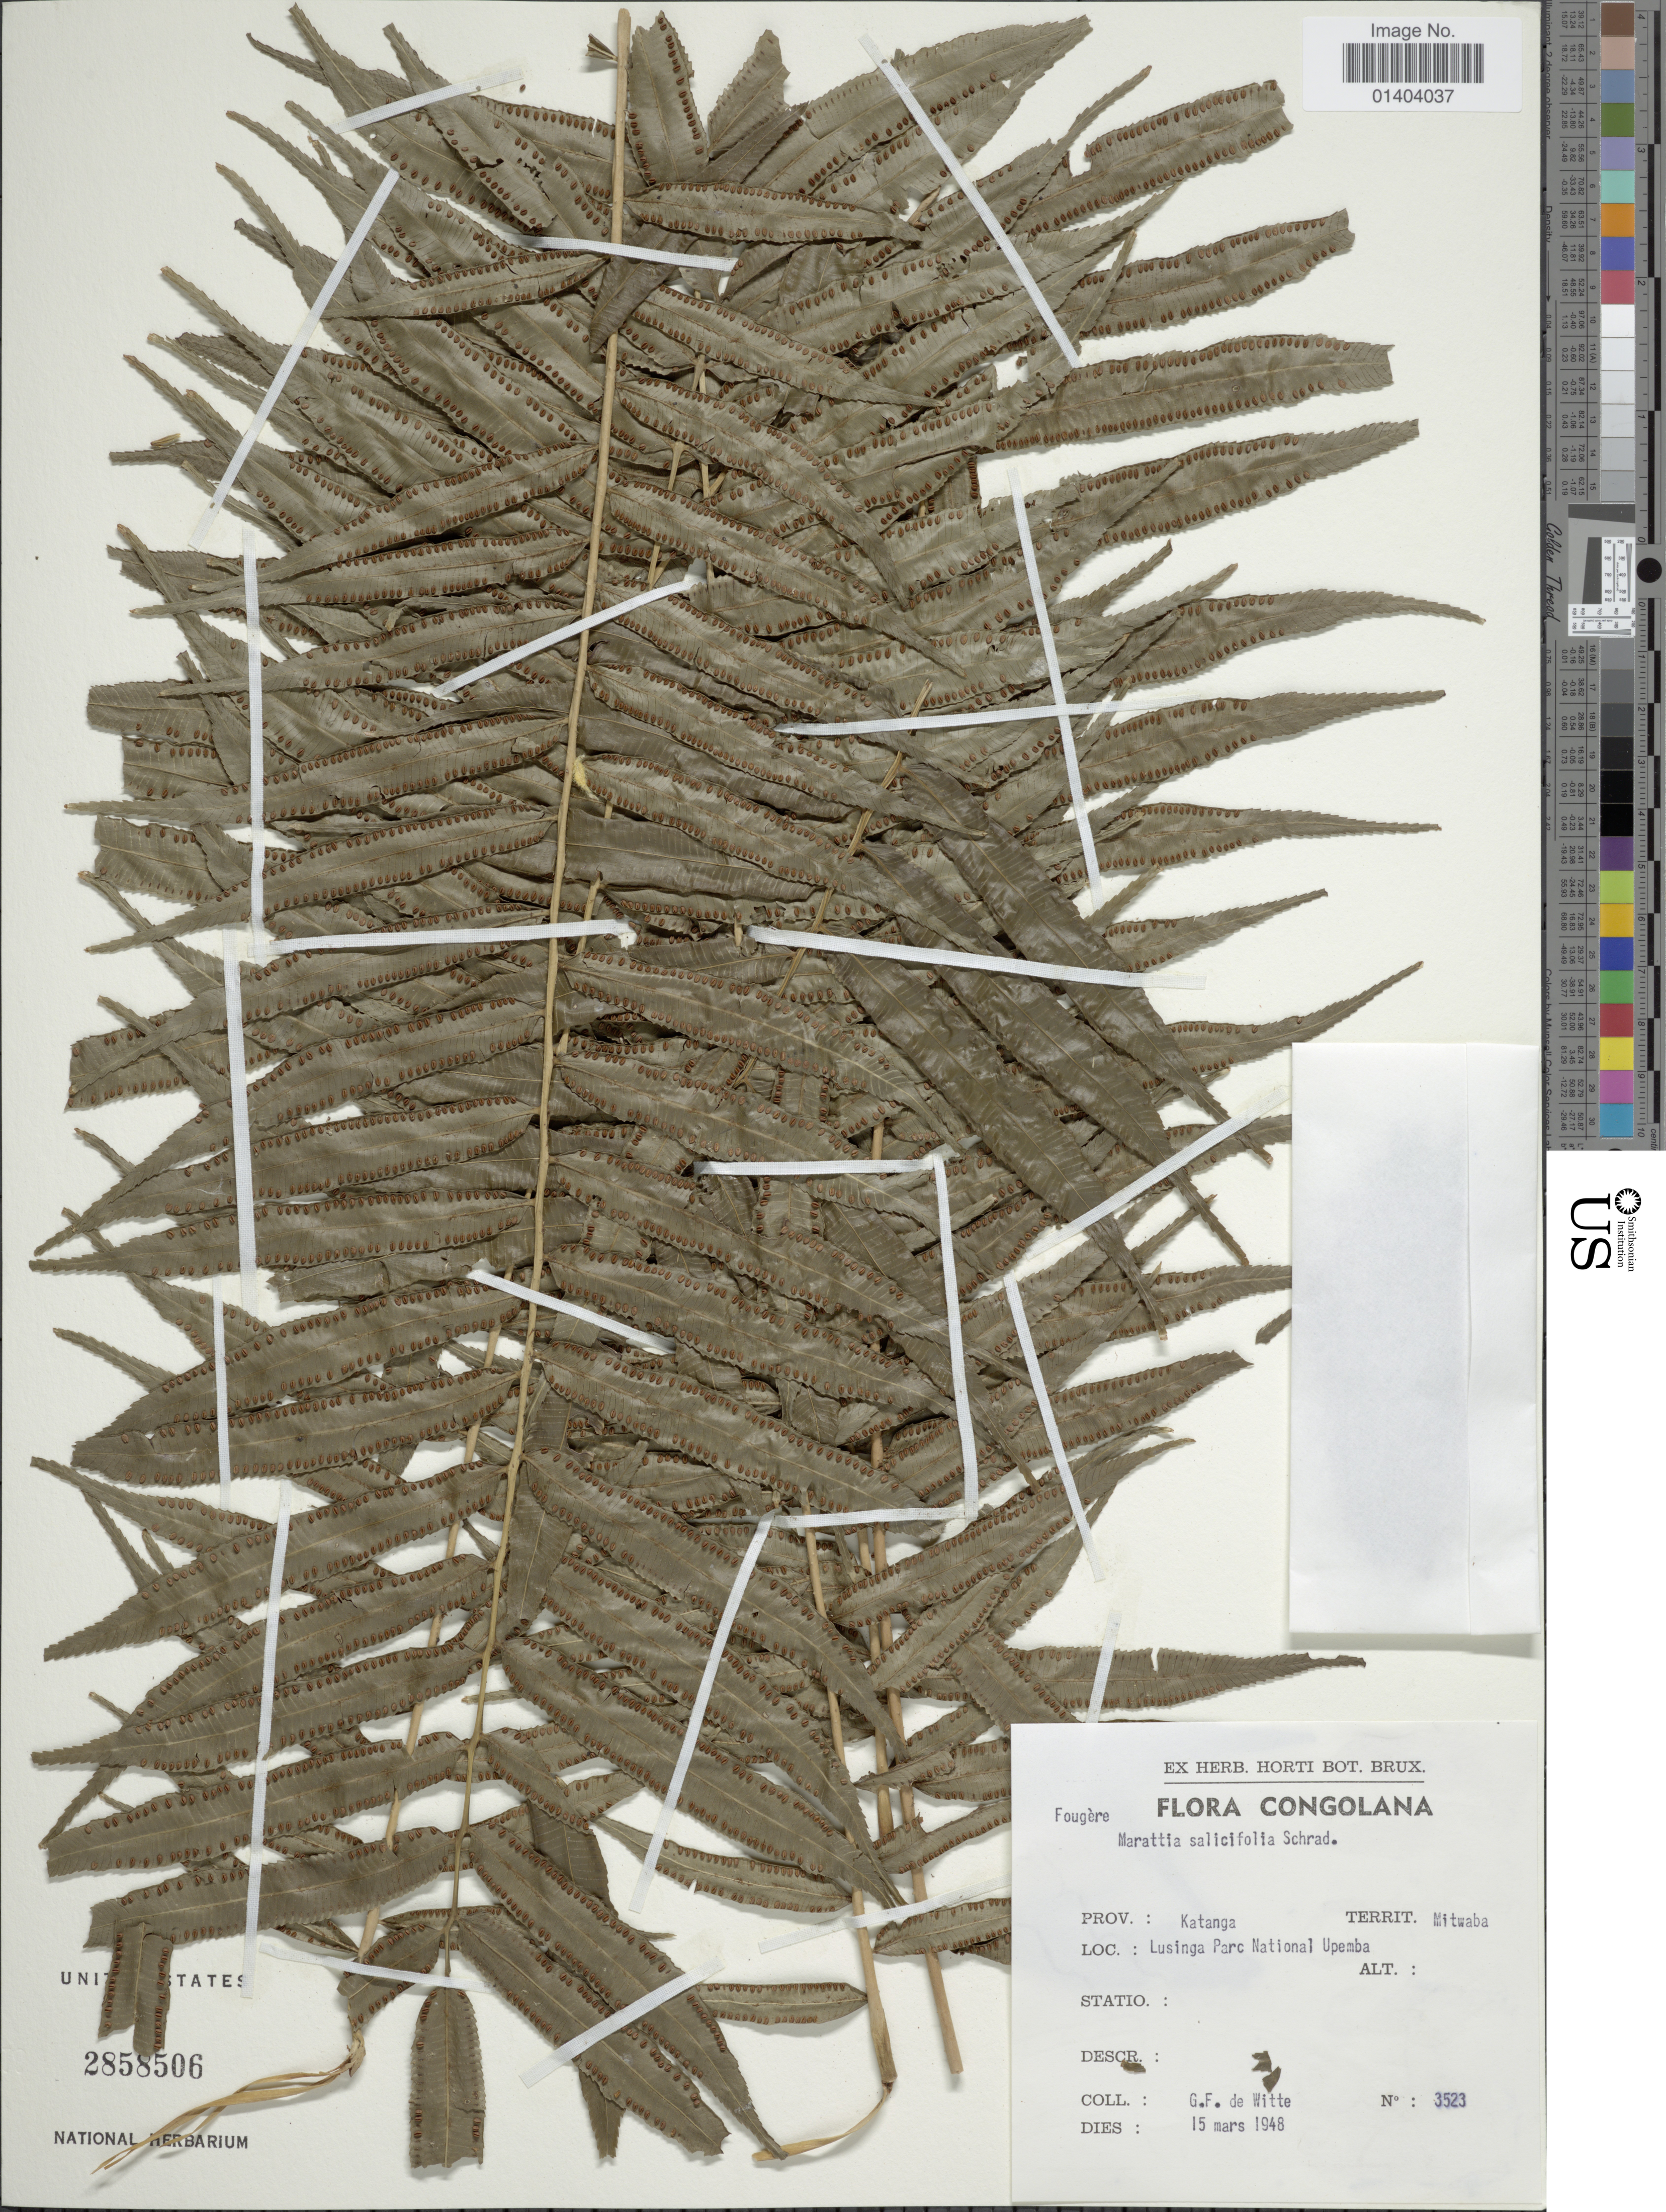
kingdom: Plantae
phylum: Tracheophyta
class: Polypodiopsida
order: Marattiales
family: Marattiaceae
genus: Ptisana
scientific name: Ptisana fraxinea var. salicifolia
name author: (Schrad.) Murdock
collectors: G. de Witte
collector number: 3523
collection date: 1948-03-15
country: Congo, Democratic Republic of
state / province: Haut-Katanga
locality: Territ. Mitwaba, Lusinga Parc National Upemba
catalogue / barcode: US 2858506